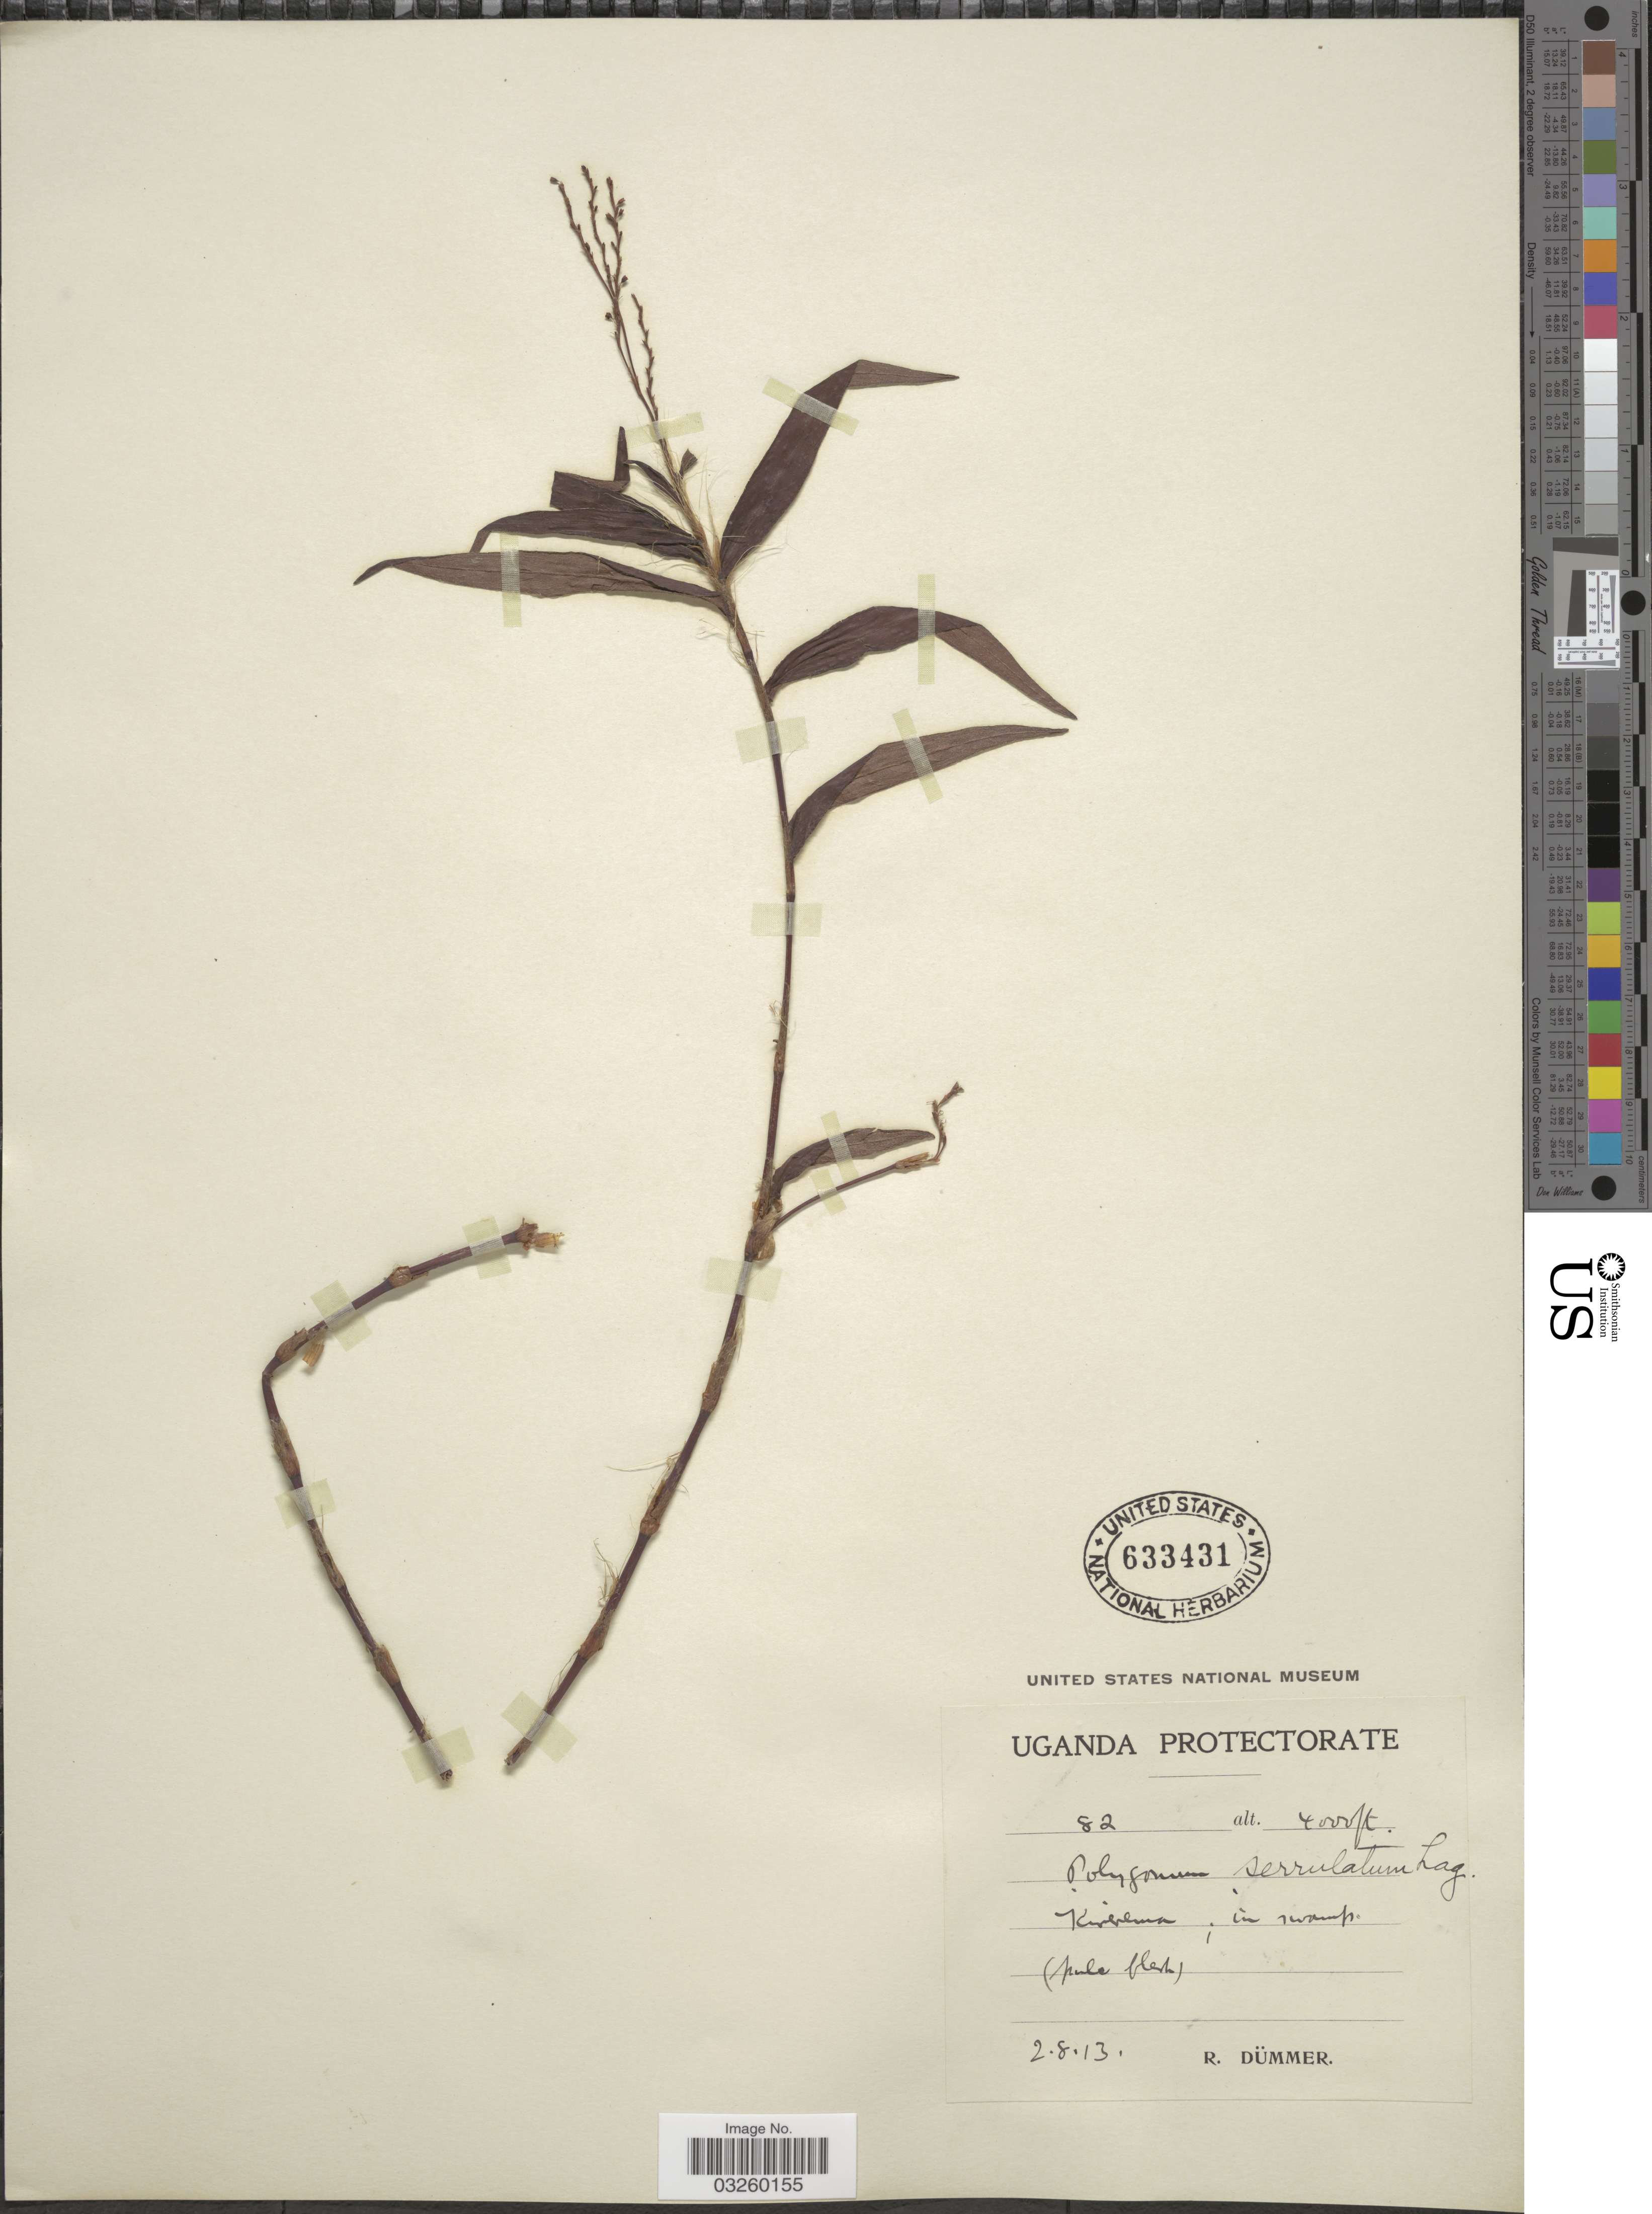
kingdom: Plantae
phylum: Tracheophyta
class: Magnoliopsida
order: Caryophyllales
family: Polygonaceae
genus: Polygonum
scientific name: Polygonum serrulatum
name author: Lag.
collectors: R. Duemmer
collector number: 82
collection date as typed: Transcribed d/m/y: 2/8/13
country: Uganda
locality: Uganda Protectorate. Kirerema, in swamp.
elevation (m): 1219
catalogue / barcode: US 633431